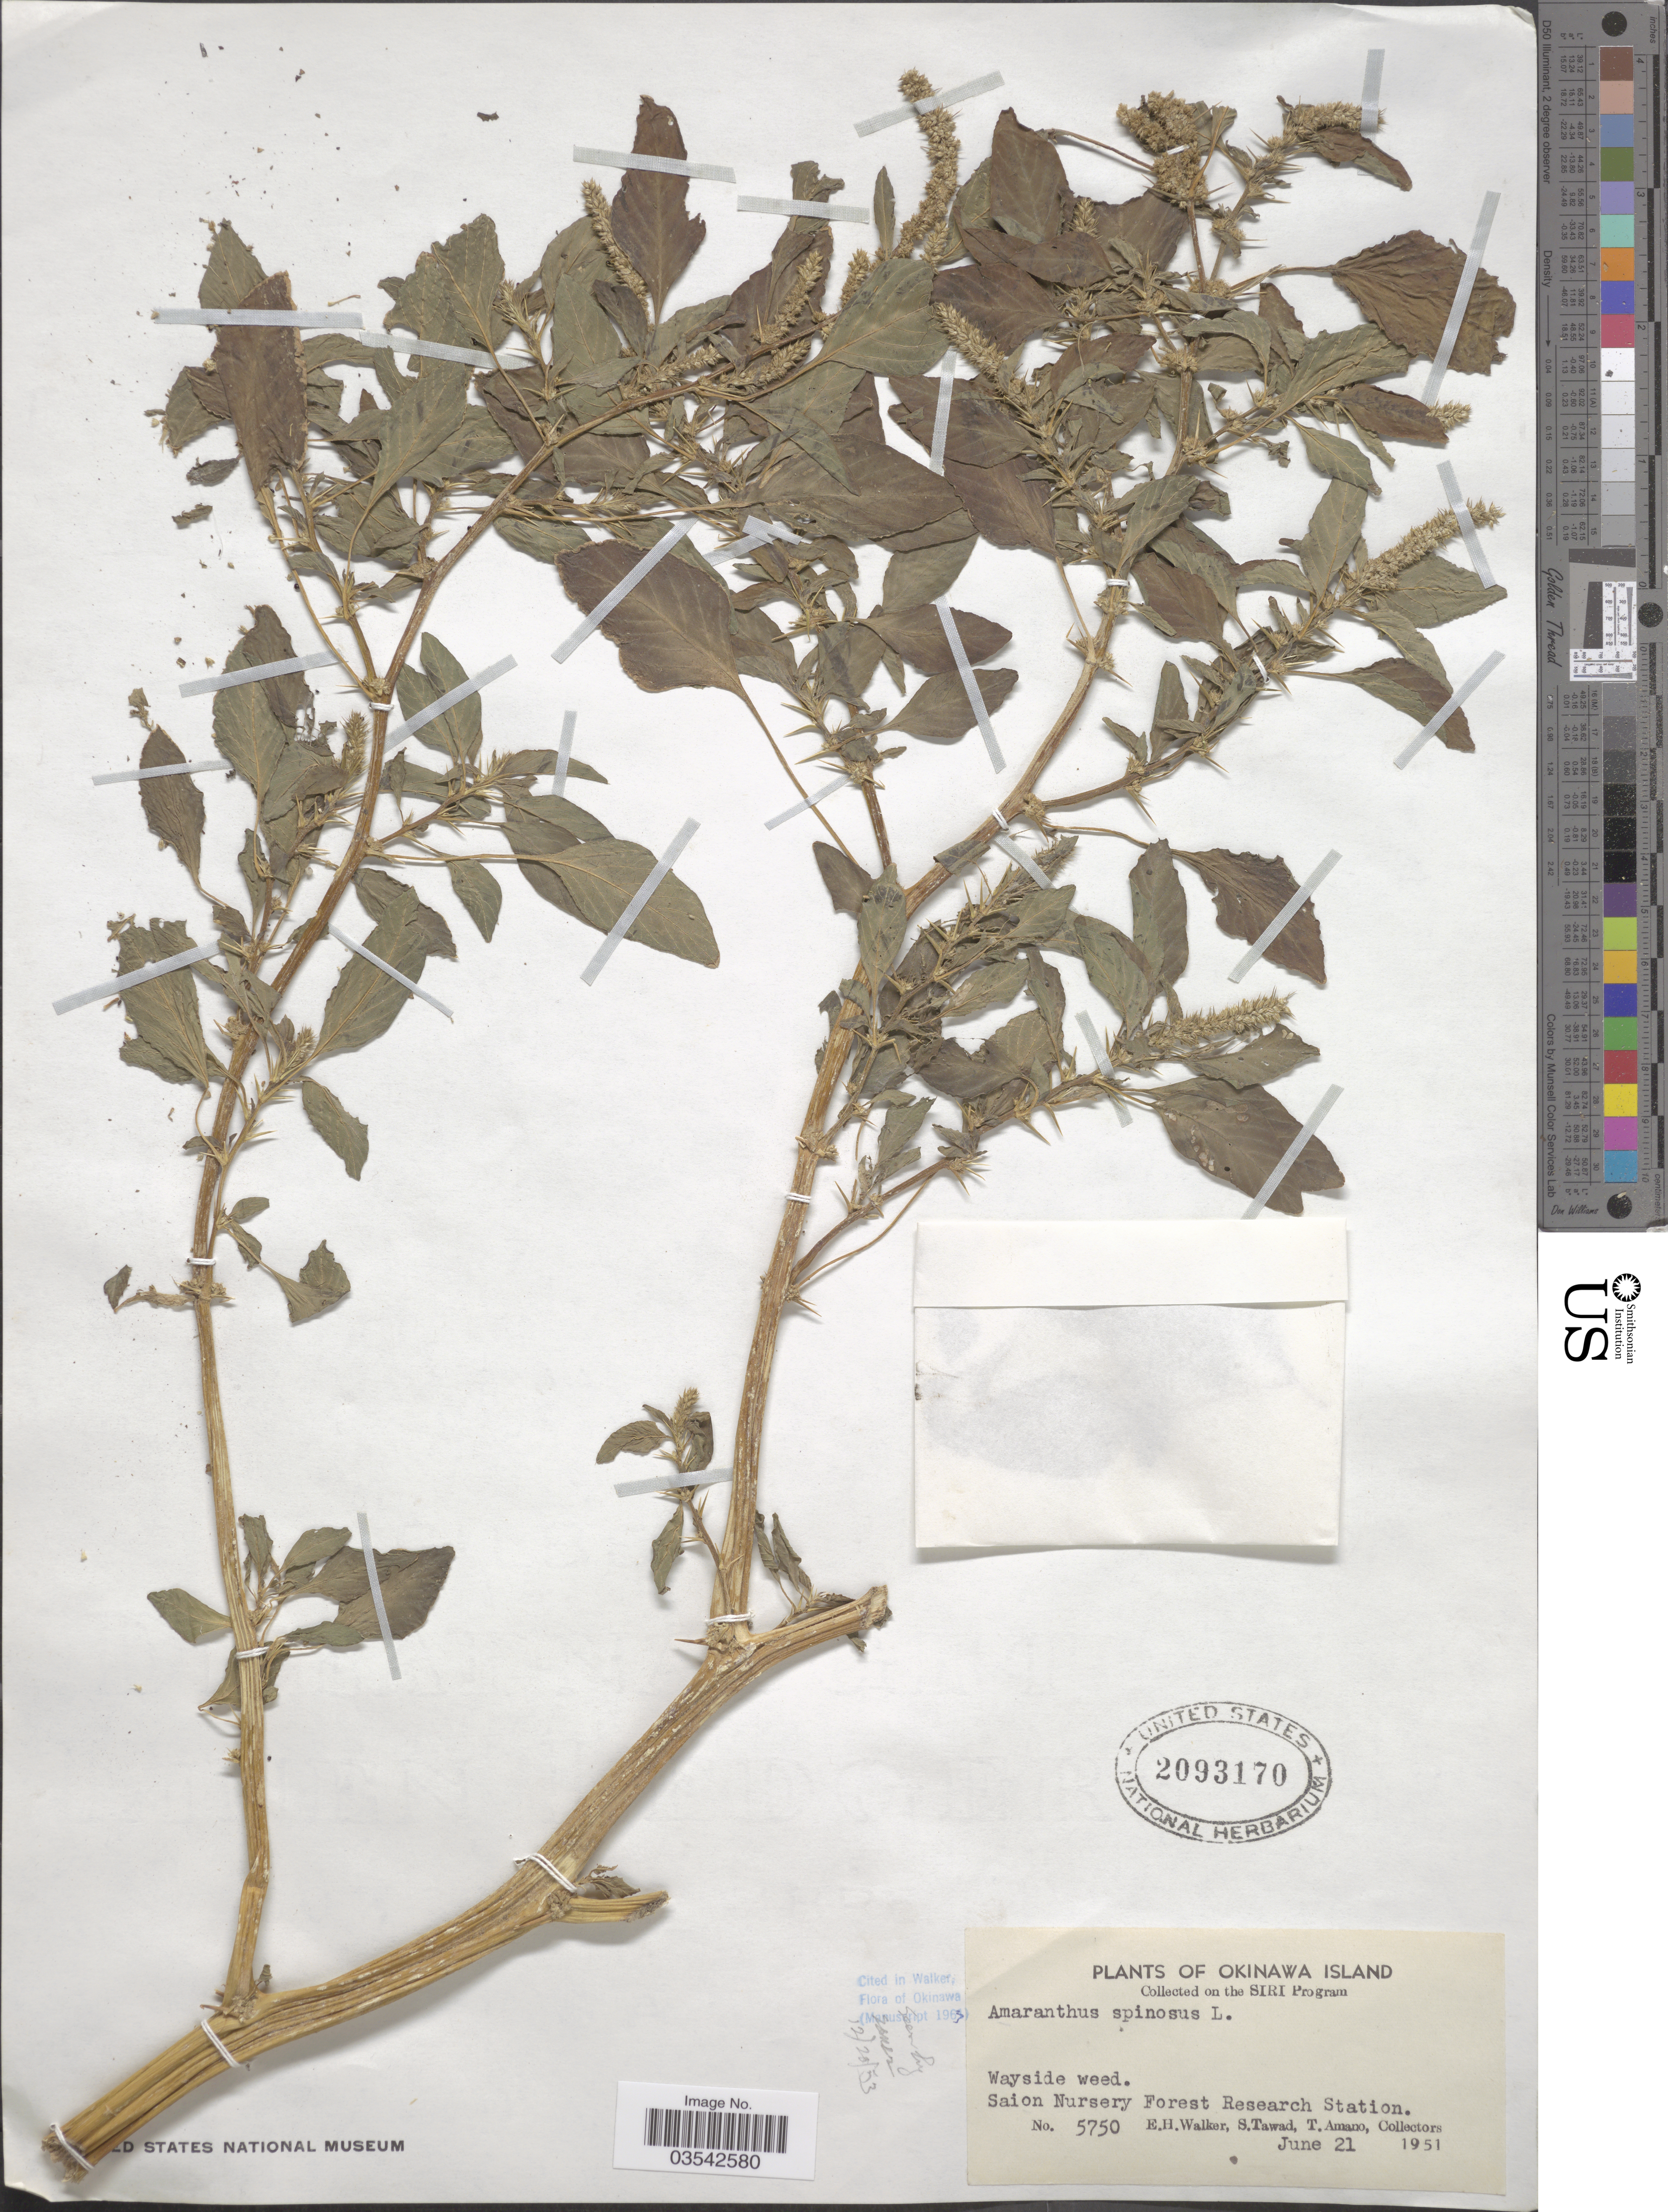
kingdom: Plantae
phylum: Tracheophyta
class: Magnoliopsida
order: Caryophyllales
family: Amaranthaceae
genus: Amaranthus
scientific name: Amaranthus spinosus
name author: L.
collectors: E. H. Walker, S. Tawad & T. Amano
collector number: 5750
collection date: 1951-06-21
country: Japan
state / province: Okinawa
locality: Okinawa Island. Saion Nursery Forest Research Station.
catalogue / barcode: US 2093170